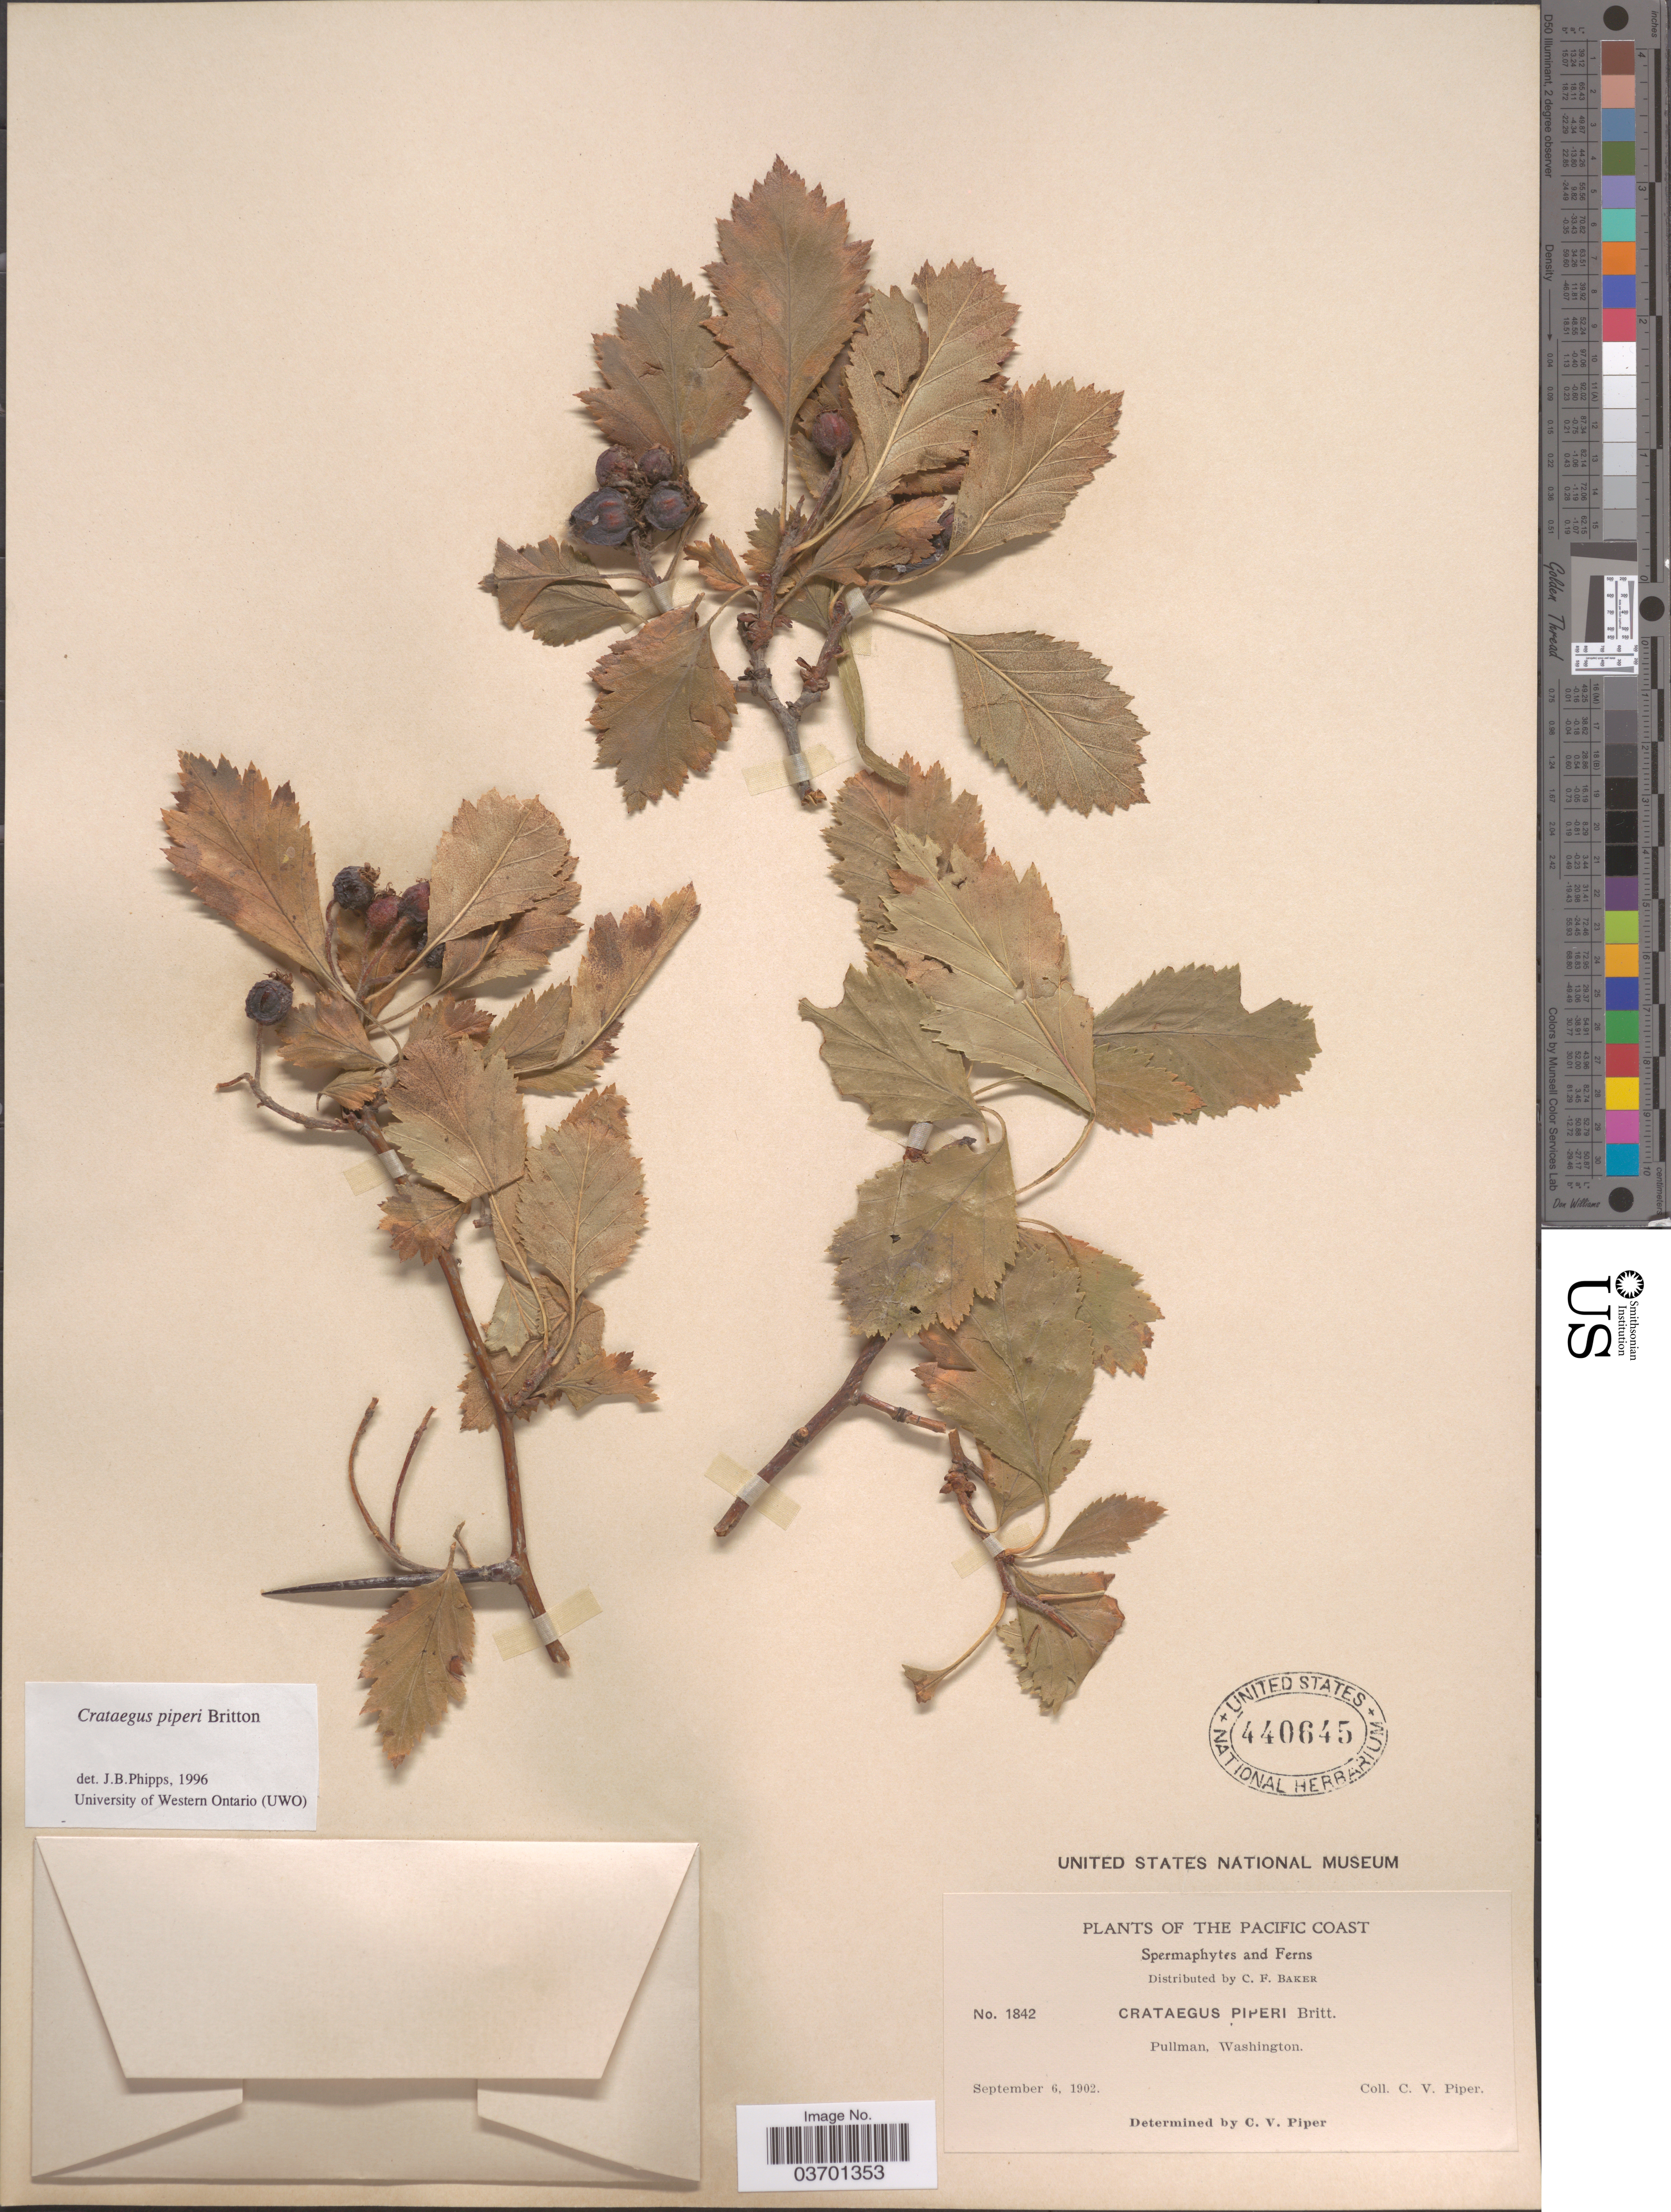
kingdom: Plantae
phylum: Tracheophyta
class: Magnoliopsida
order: Rosales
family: Rosaceae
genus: Crataegus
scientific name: Crataegus piperi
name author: Britton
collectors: C. V. Piper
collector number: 1842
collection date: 1902-09-06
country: United States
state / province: Washington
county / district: Whitman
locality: The Pacific Coast. Pullman.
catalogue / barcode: US 440645